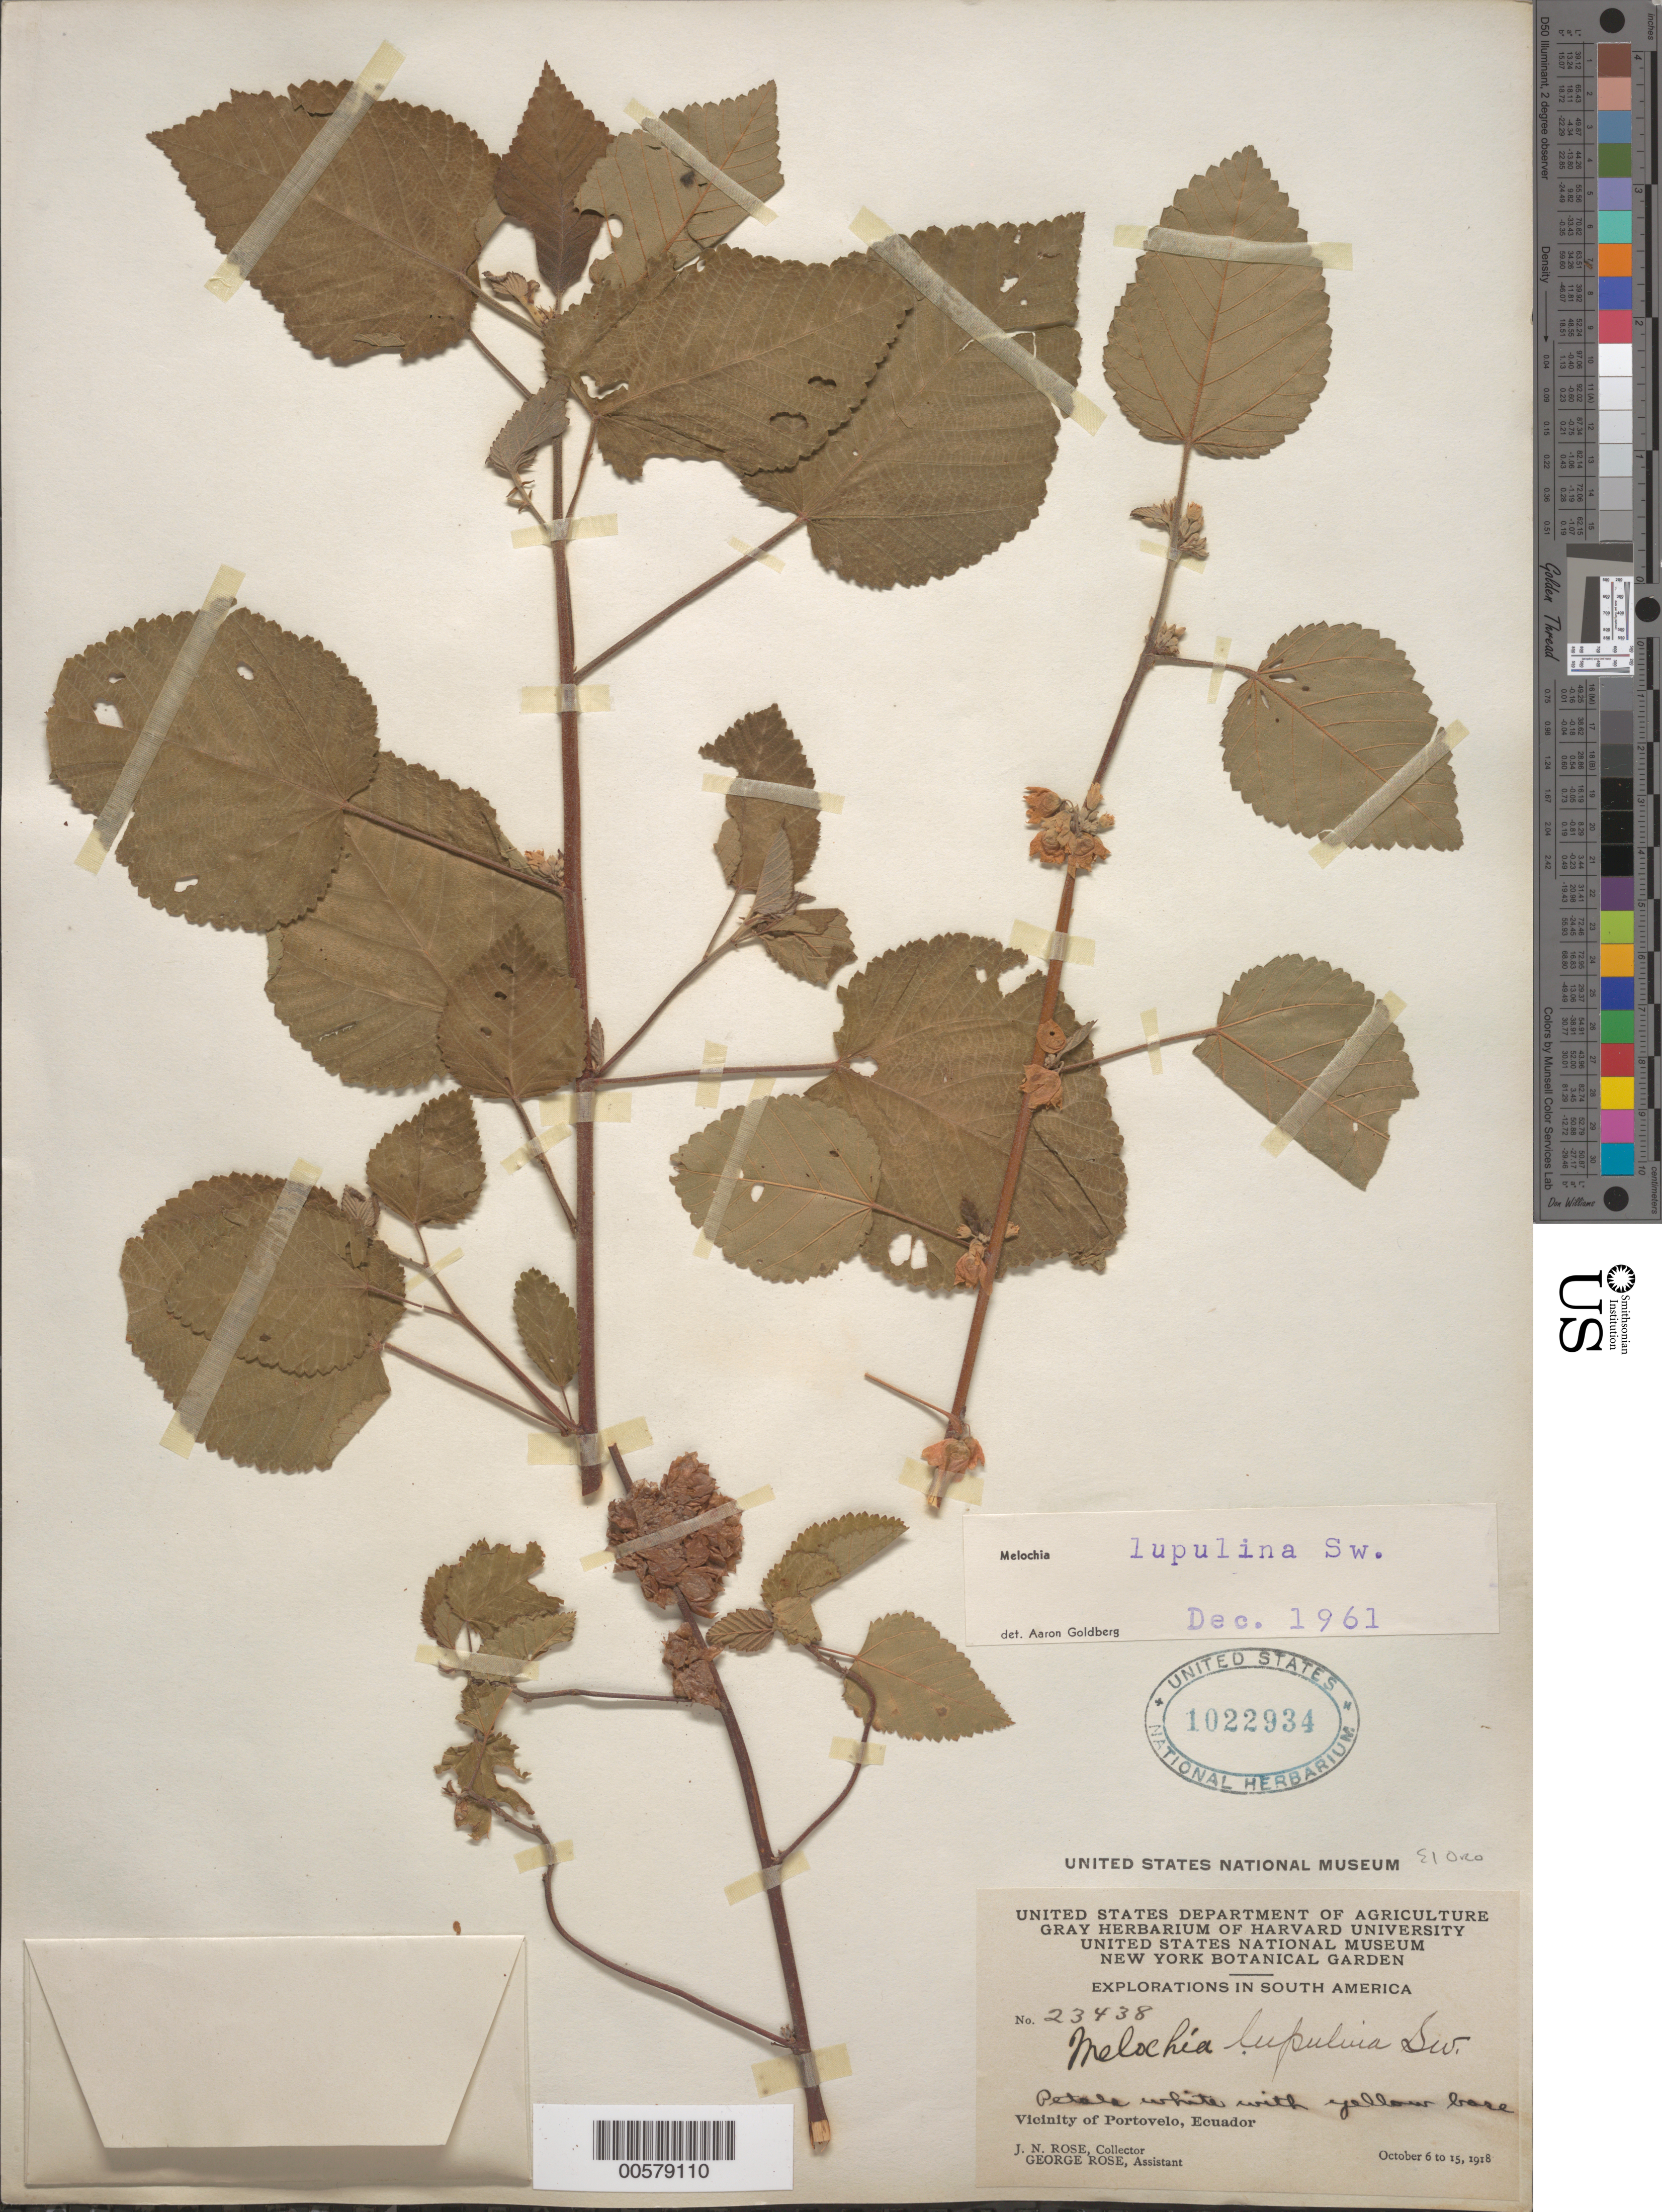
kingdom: Plantae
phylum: Tracheophyta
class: Magnoliopsida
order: Malvales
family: Malvaceae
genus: Melochia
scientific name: Melochia lupulina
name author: Sw.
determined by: Goldberg, Aaron, (US), NMNH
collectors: J. N. Rose & G. Rose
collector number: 23438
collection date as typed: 06 Oct 1918 to 15 Oct 1918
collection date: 1918-10-06/1918-10-15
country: Ecuador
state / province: El Oro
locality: Vicinity of Portovelo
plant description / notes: US, NY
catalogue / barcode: US 1022934